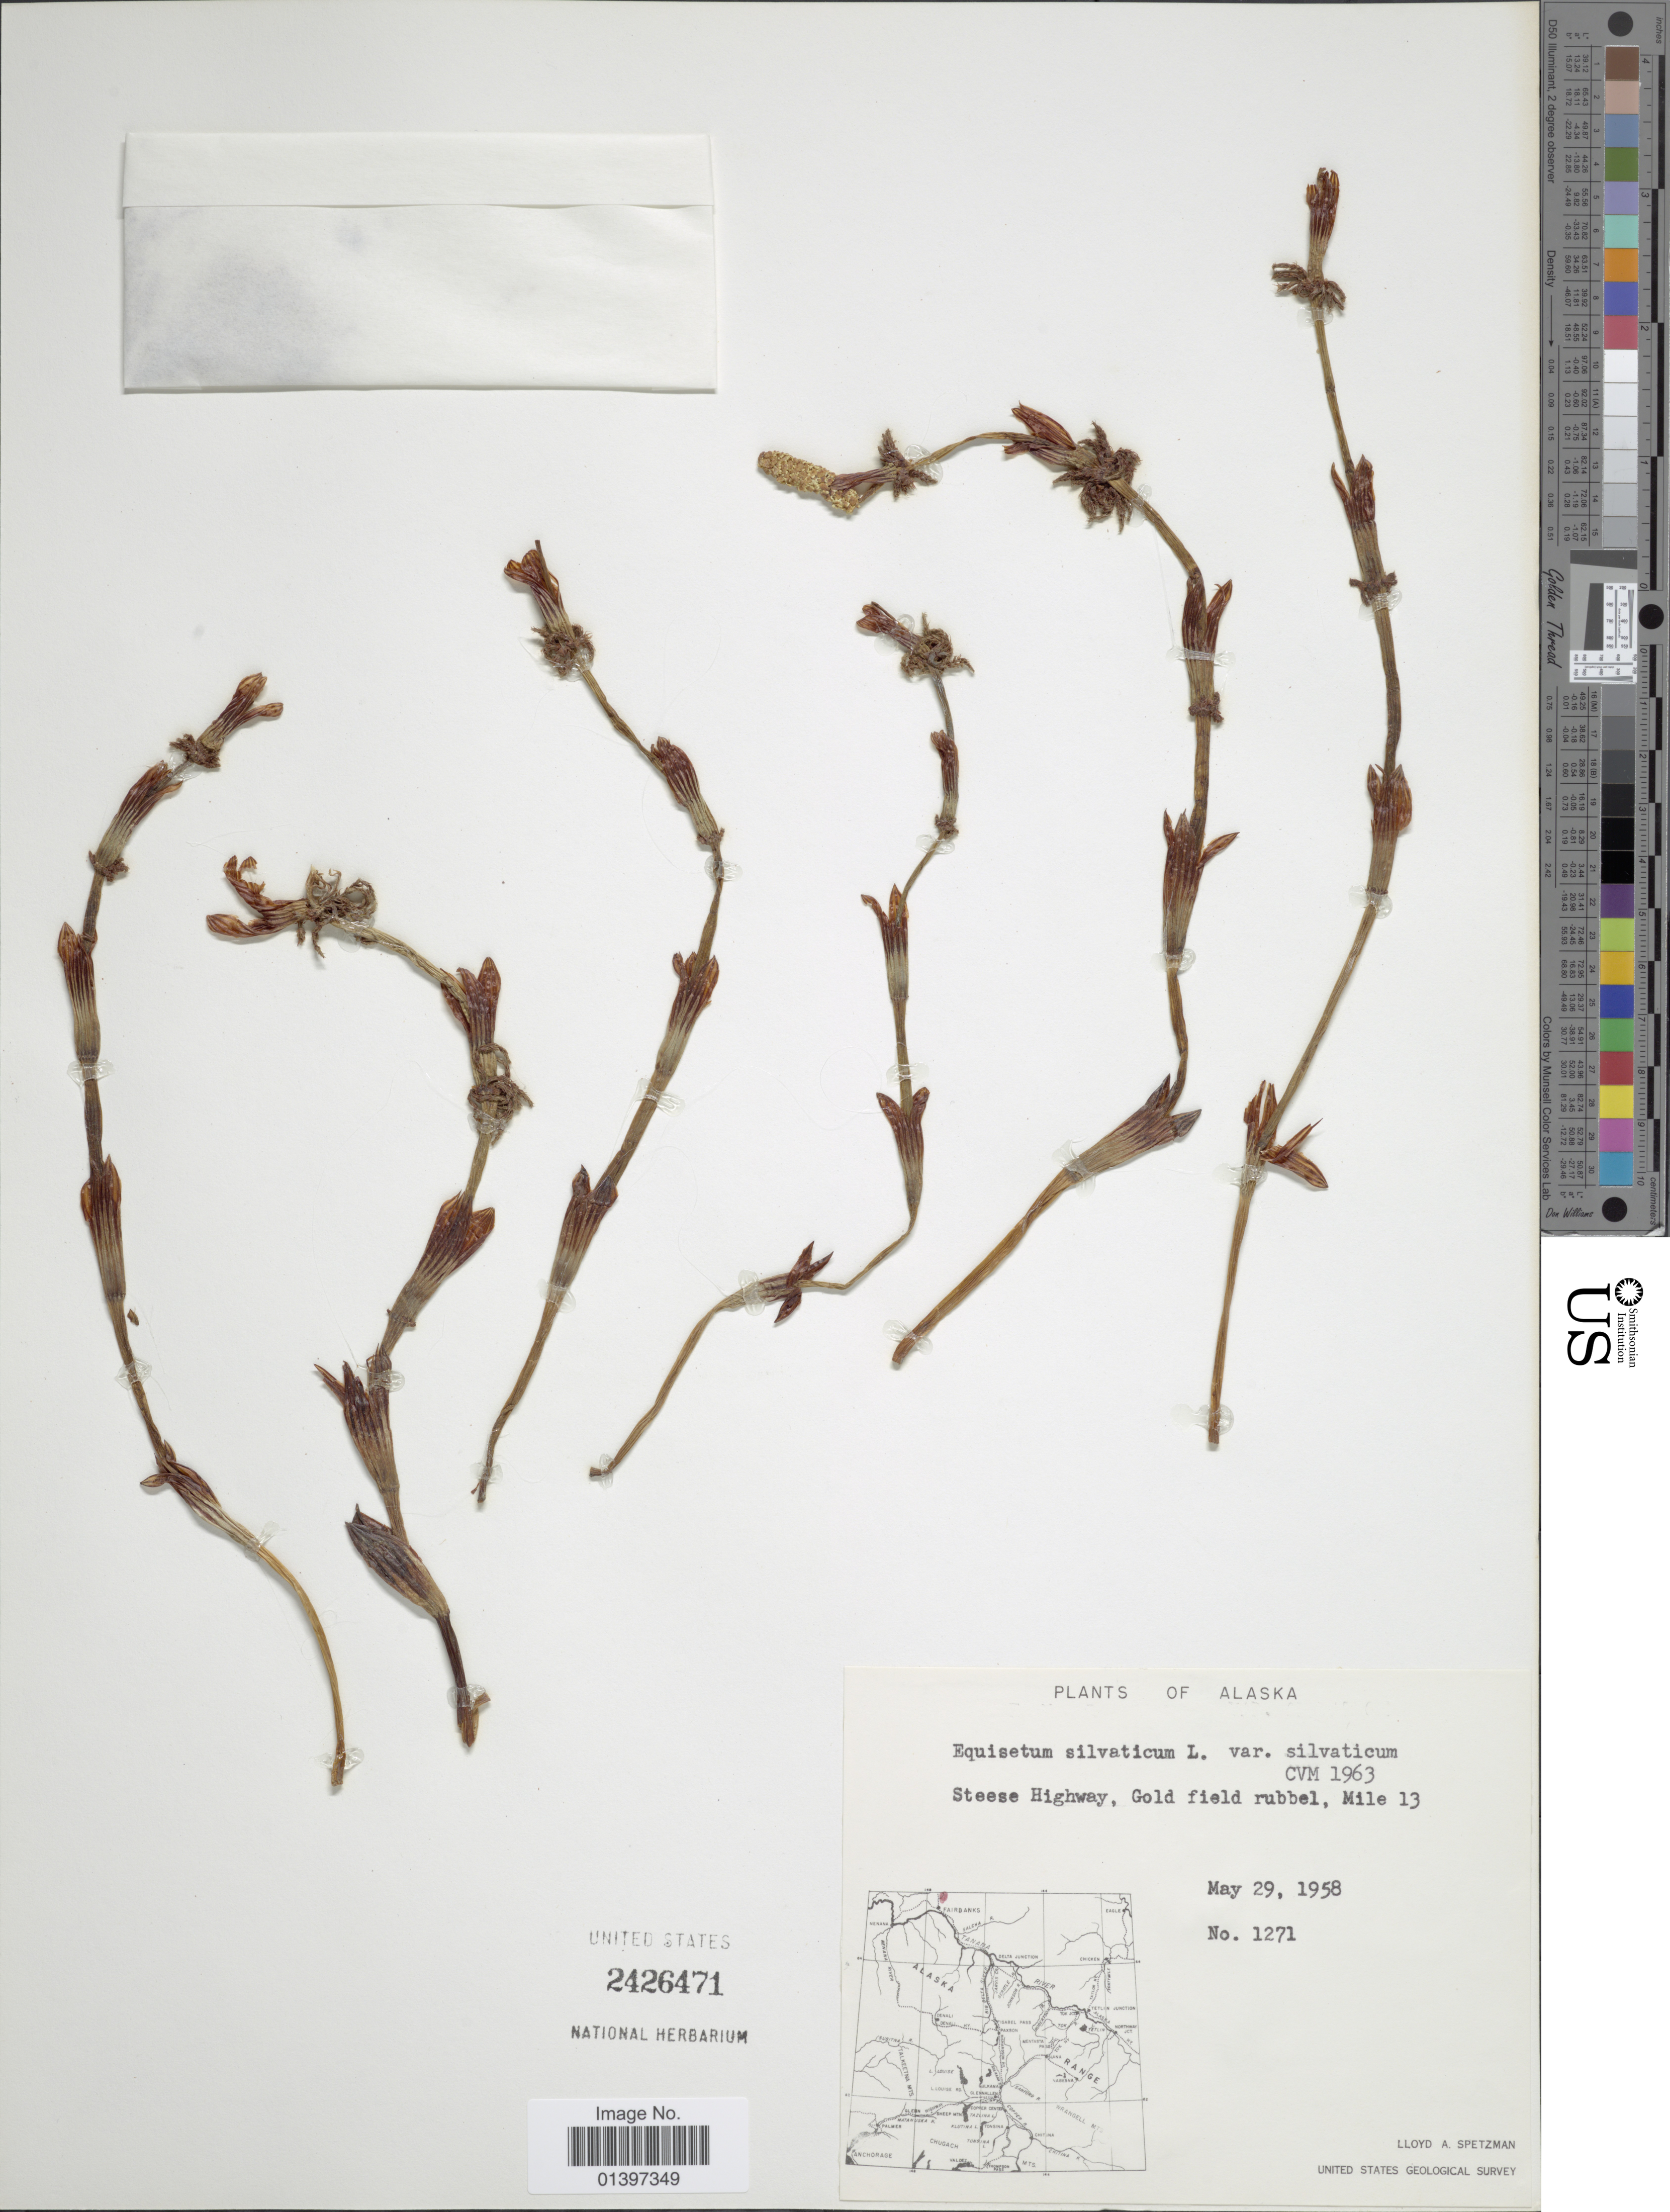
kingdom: Plantae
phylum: Tracheophyta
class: Polypodiopsida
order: Equisetales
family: Equisetaceae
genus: Equisetum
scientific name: Equisetum sylvaticum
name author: L.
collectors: L. Spetzman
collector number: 1271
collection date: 1958-05-29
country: United States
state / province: Alaska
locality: Steese Highway, Gold field rubbel, Mile 13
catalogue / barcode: US 2426471